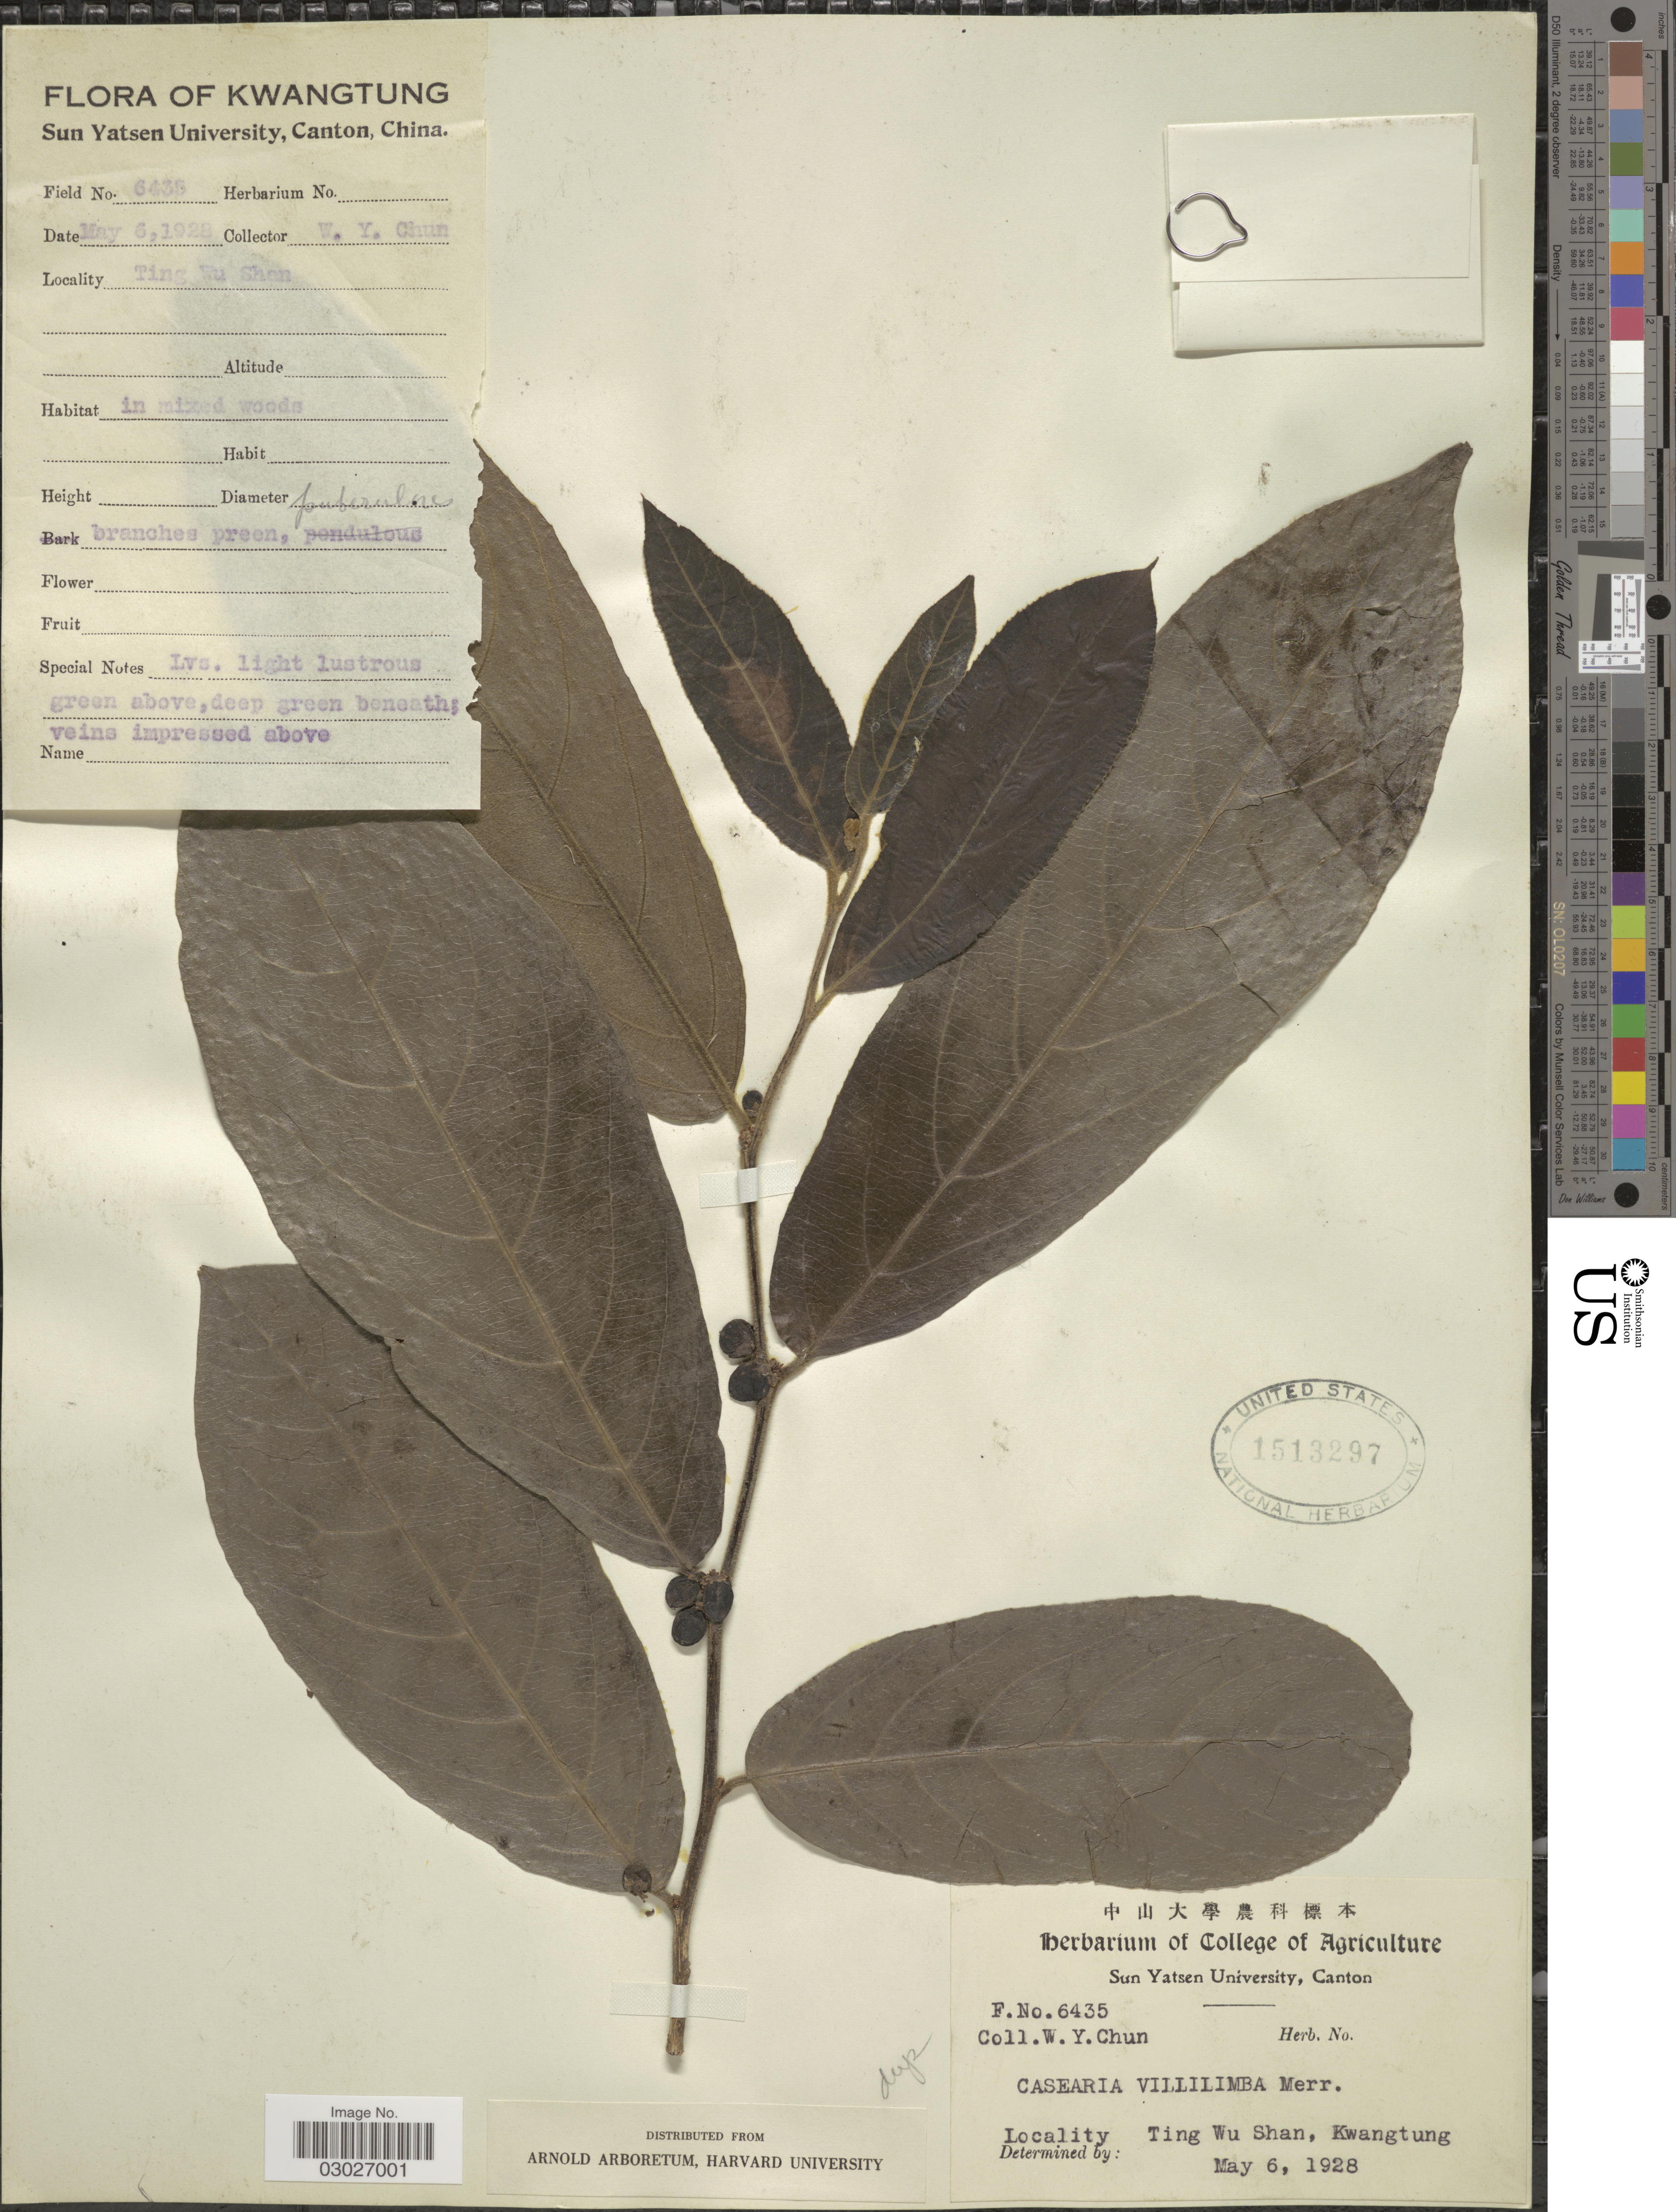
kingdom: Plantae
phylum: Tracheophyta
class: Magnoliopsida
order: Malpighiales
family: Salicaceae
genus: Casearia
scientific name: Casearia villilimba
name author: Merr.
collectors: W. Y. Chun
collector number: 6435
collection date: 1928-05-06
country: China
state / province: Guangdong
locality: Ting Wu Shan, Kwangtung.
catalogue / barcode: US 1513297